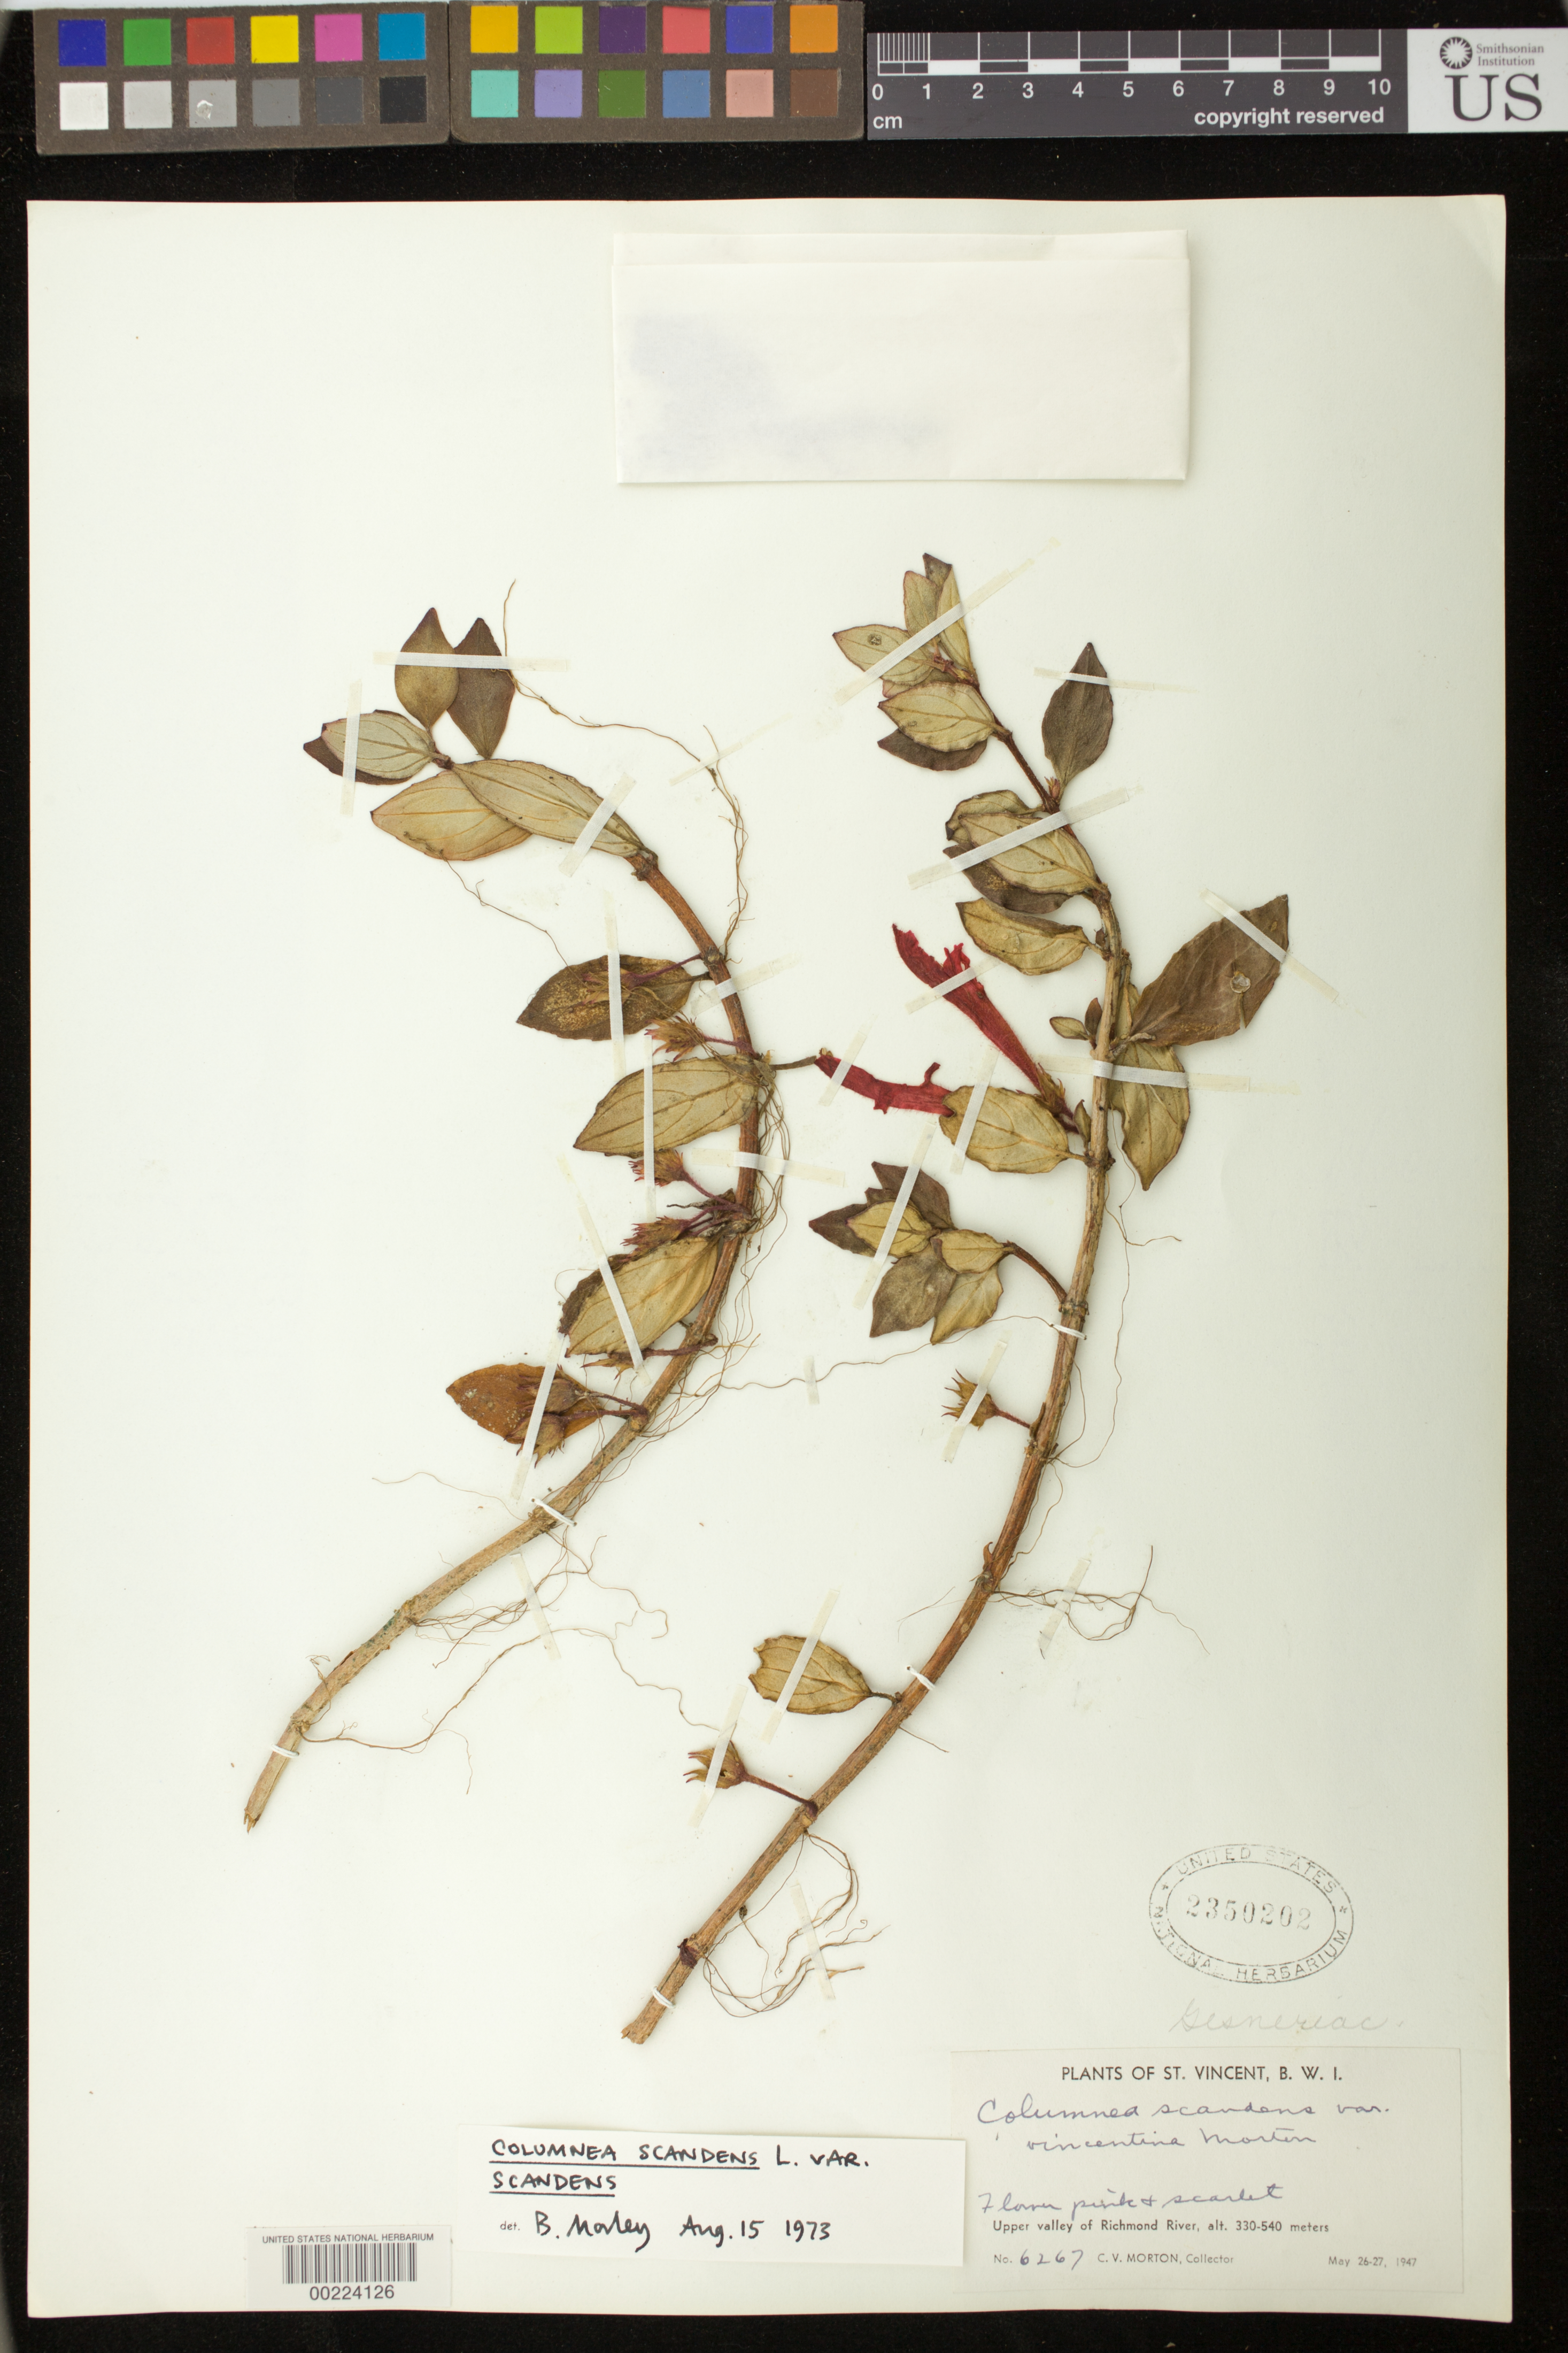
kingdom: Plantae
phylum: Tracheophyta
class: Magnoliopsida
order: Lamiales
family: Gesneriaceae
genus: Columnea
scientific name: Columnea scandens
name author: L.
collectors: C. V. Morton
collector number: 6267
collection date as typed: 26-27 May 1947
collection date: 1947-05-26/1947-05-27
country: St. Vincent - Grenadines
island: St. Vincent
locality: Upper valley of Richmond River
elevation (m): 330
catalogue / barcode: US 2350202